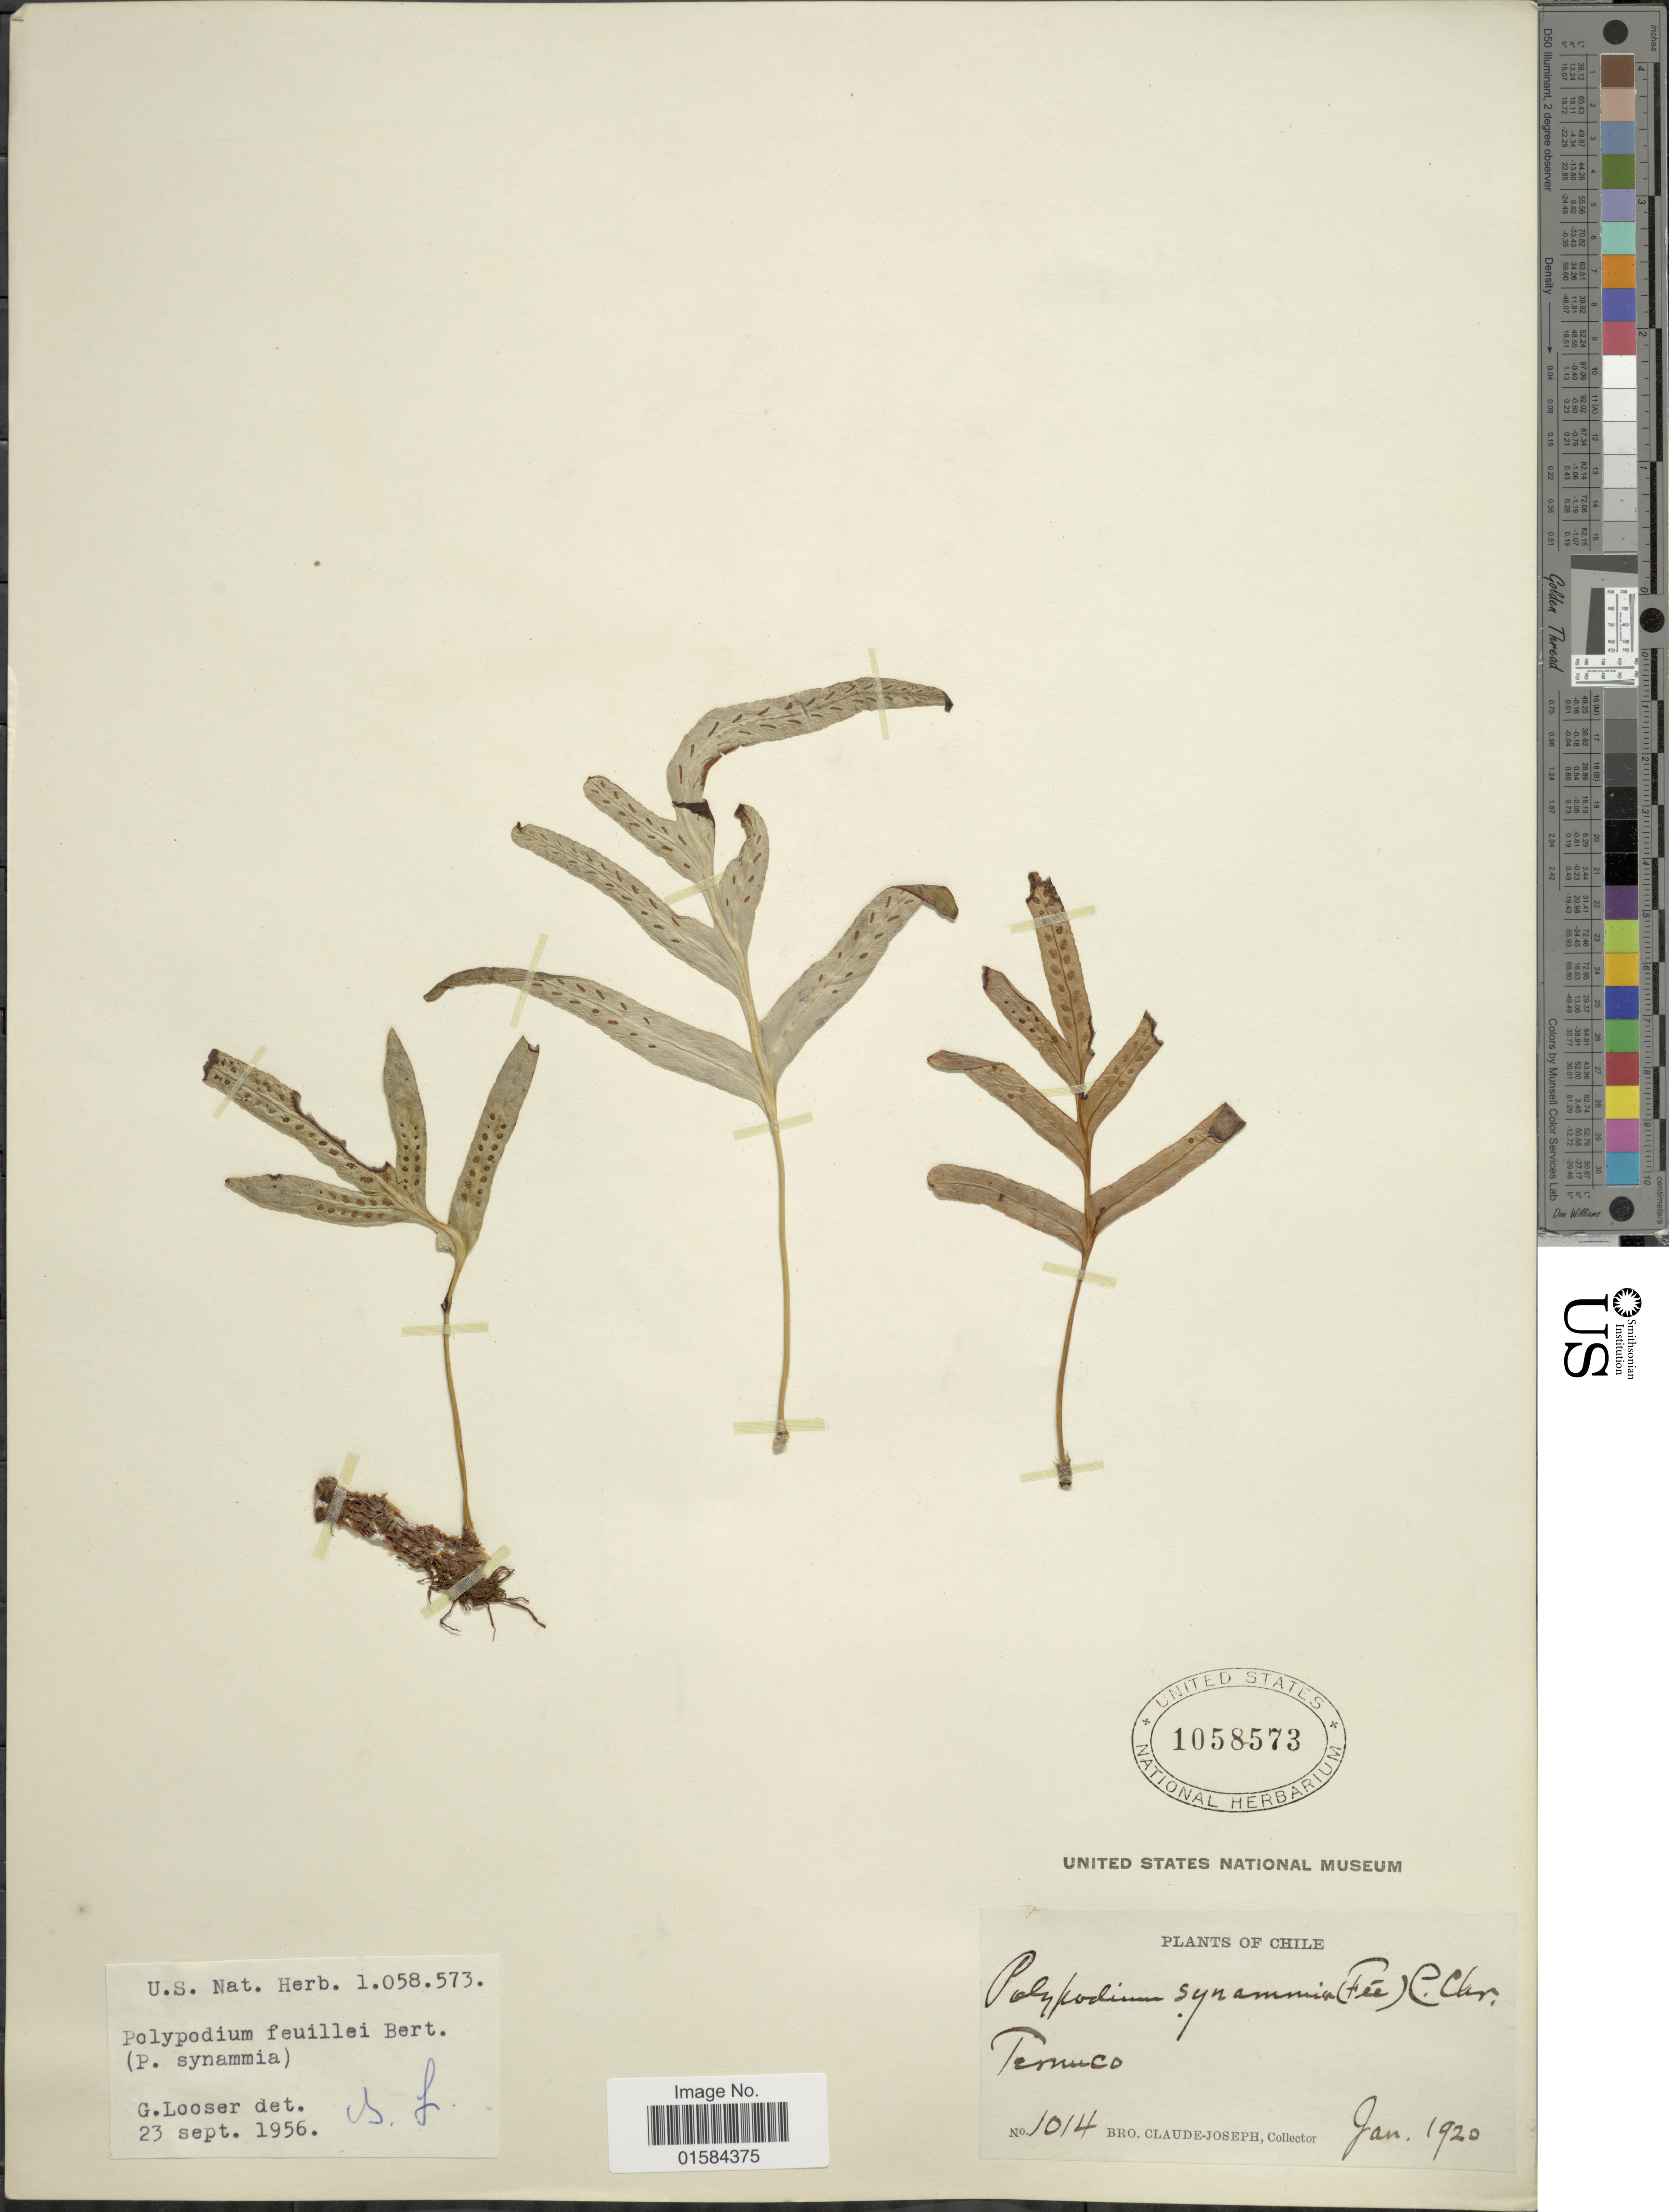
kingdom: Plantae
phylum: Tracheophyta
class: Polypodiopsida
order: Polypodiales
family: Polypodiaceae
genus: Synammia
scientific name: Synammia feuillei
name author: (Bertero) Copel.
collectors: Bro. Claude-Joseph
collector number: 1014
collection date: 1920-01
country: Chile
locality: Temuco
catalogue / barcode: US 1058573